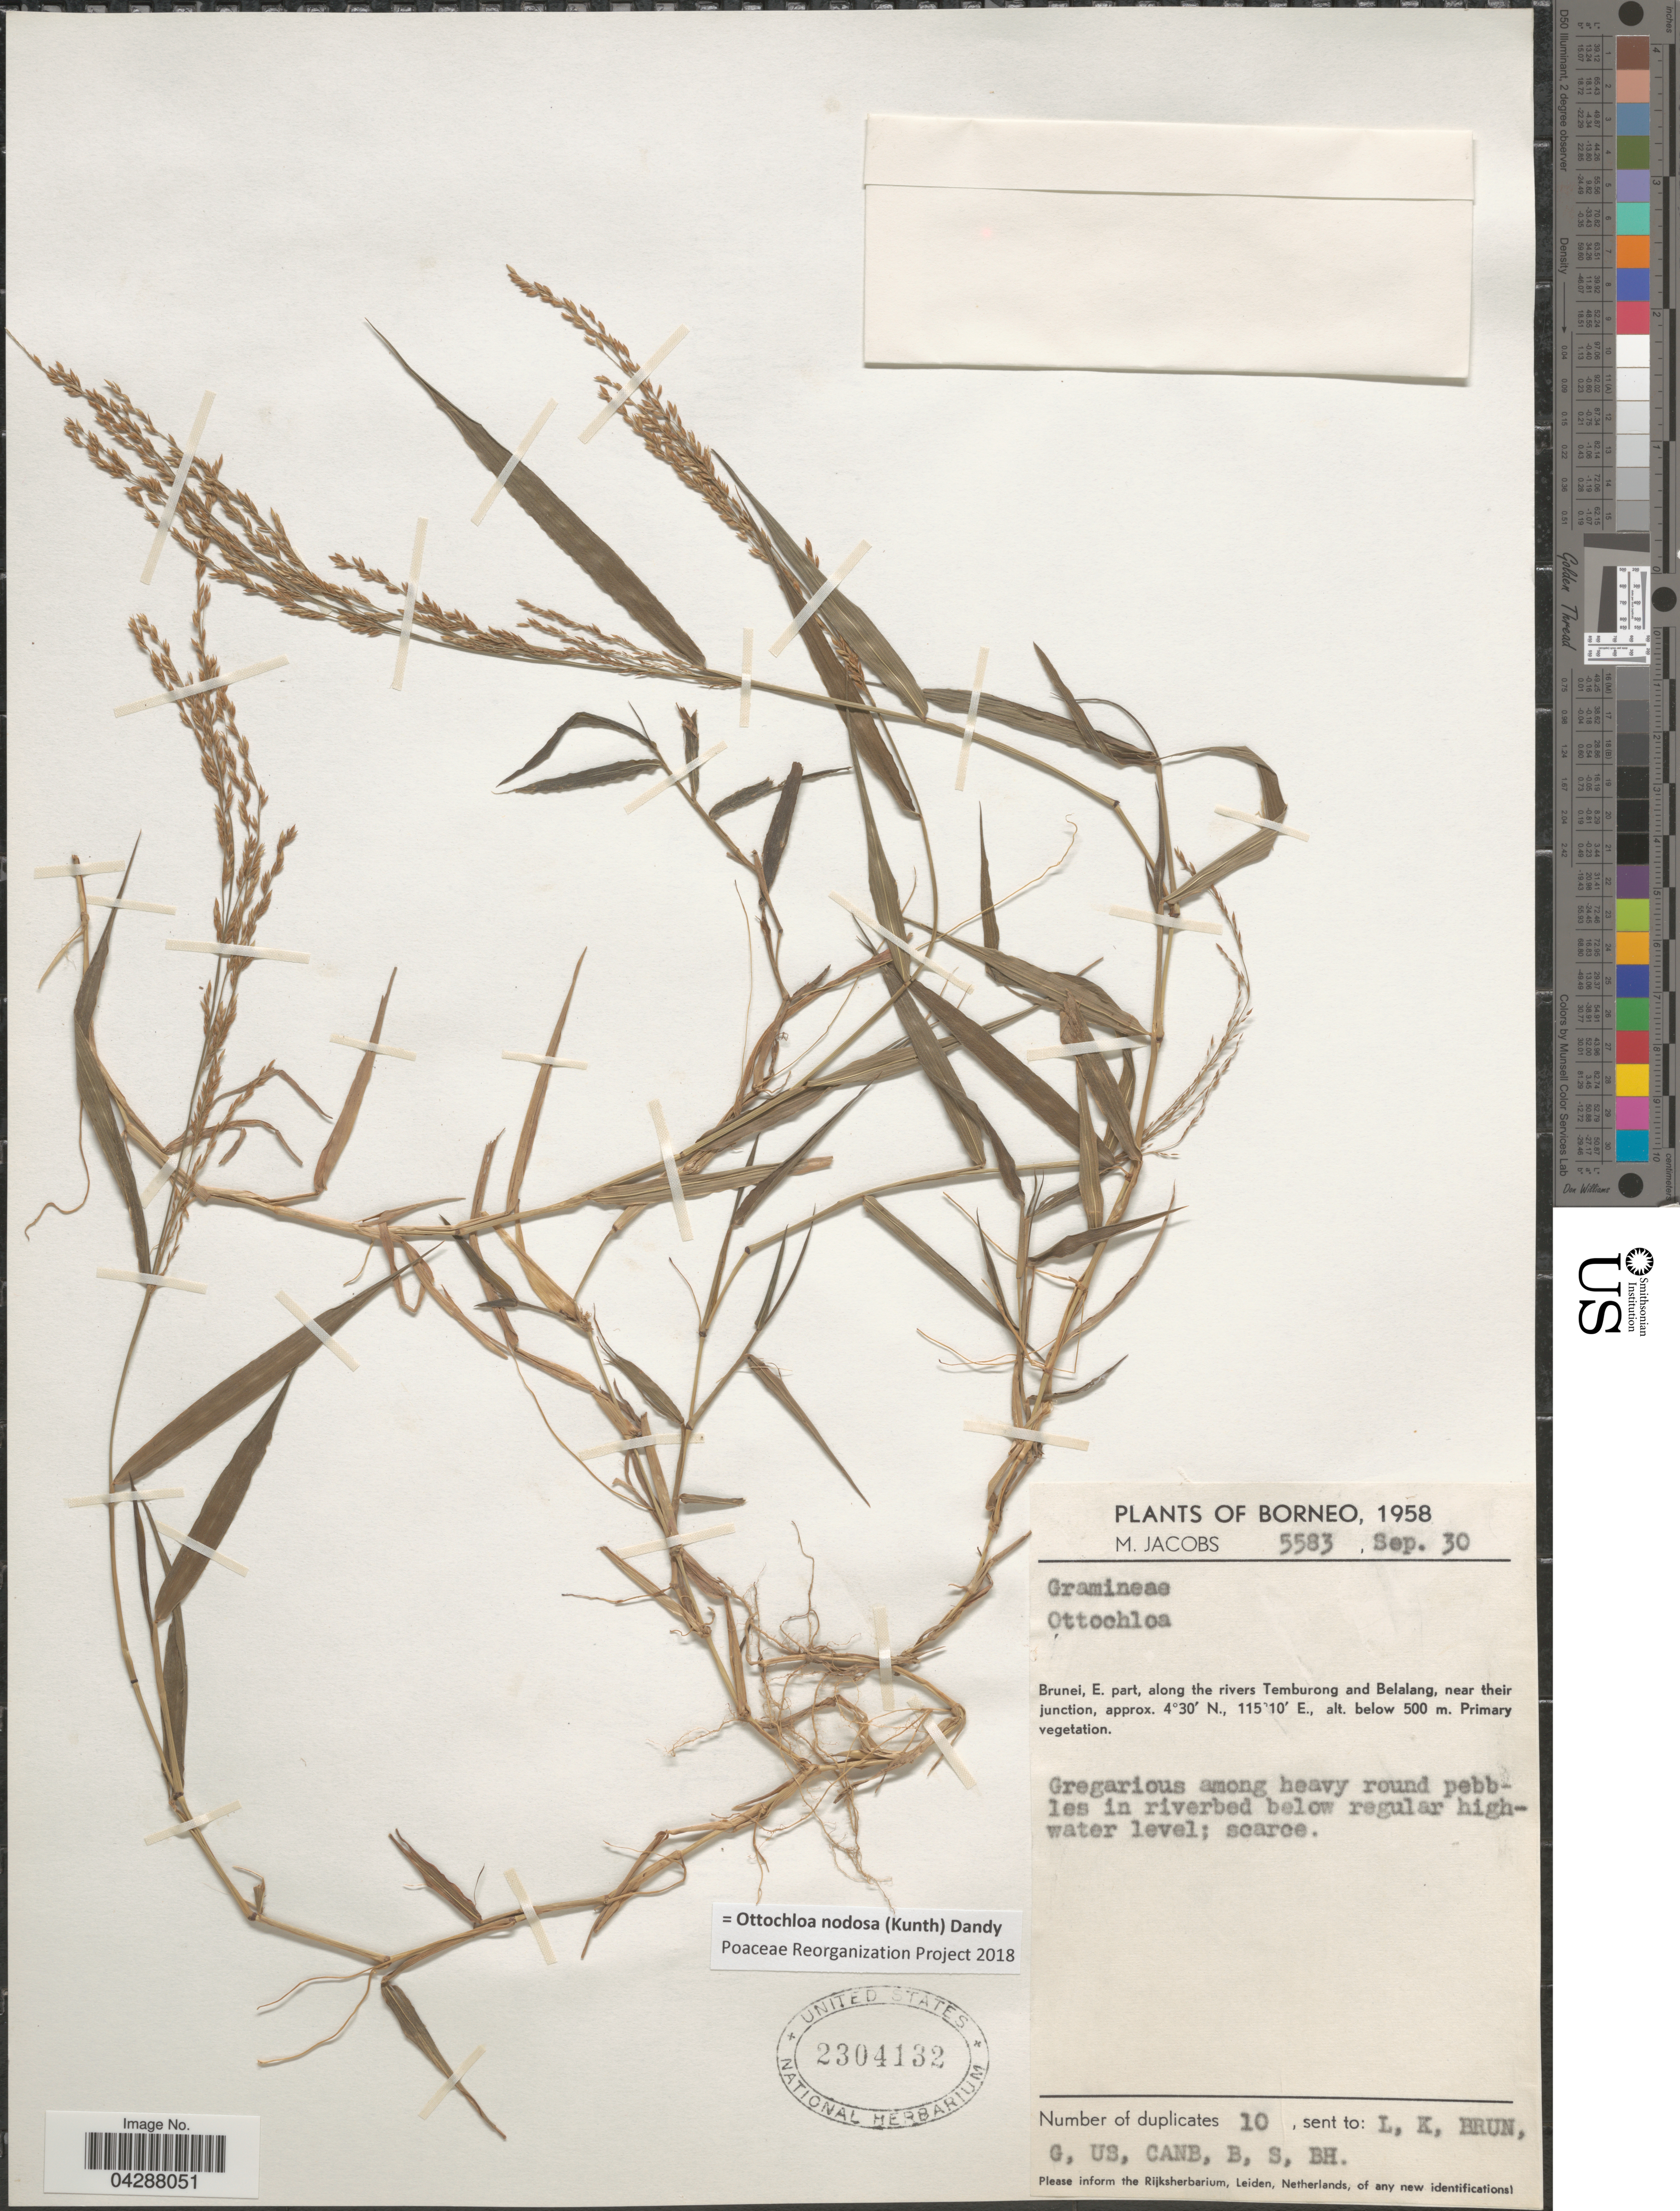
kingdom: Plantae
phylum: Tracheophyta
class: Liliopsida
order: Poales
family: Poaceae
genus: Ottochloa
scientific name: Ottochloa nodosa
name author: (Kunth) Dandy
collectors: M. Jacobs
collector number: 5583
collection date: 1958-09-30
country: Brunei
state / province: Temburong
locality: Borneo. E. part, along the rivers Temburong and Belalang, near their junction.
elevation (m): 500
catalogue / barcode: US 2304132